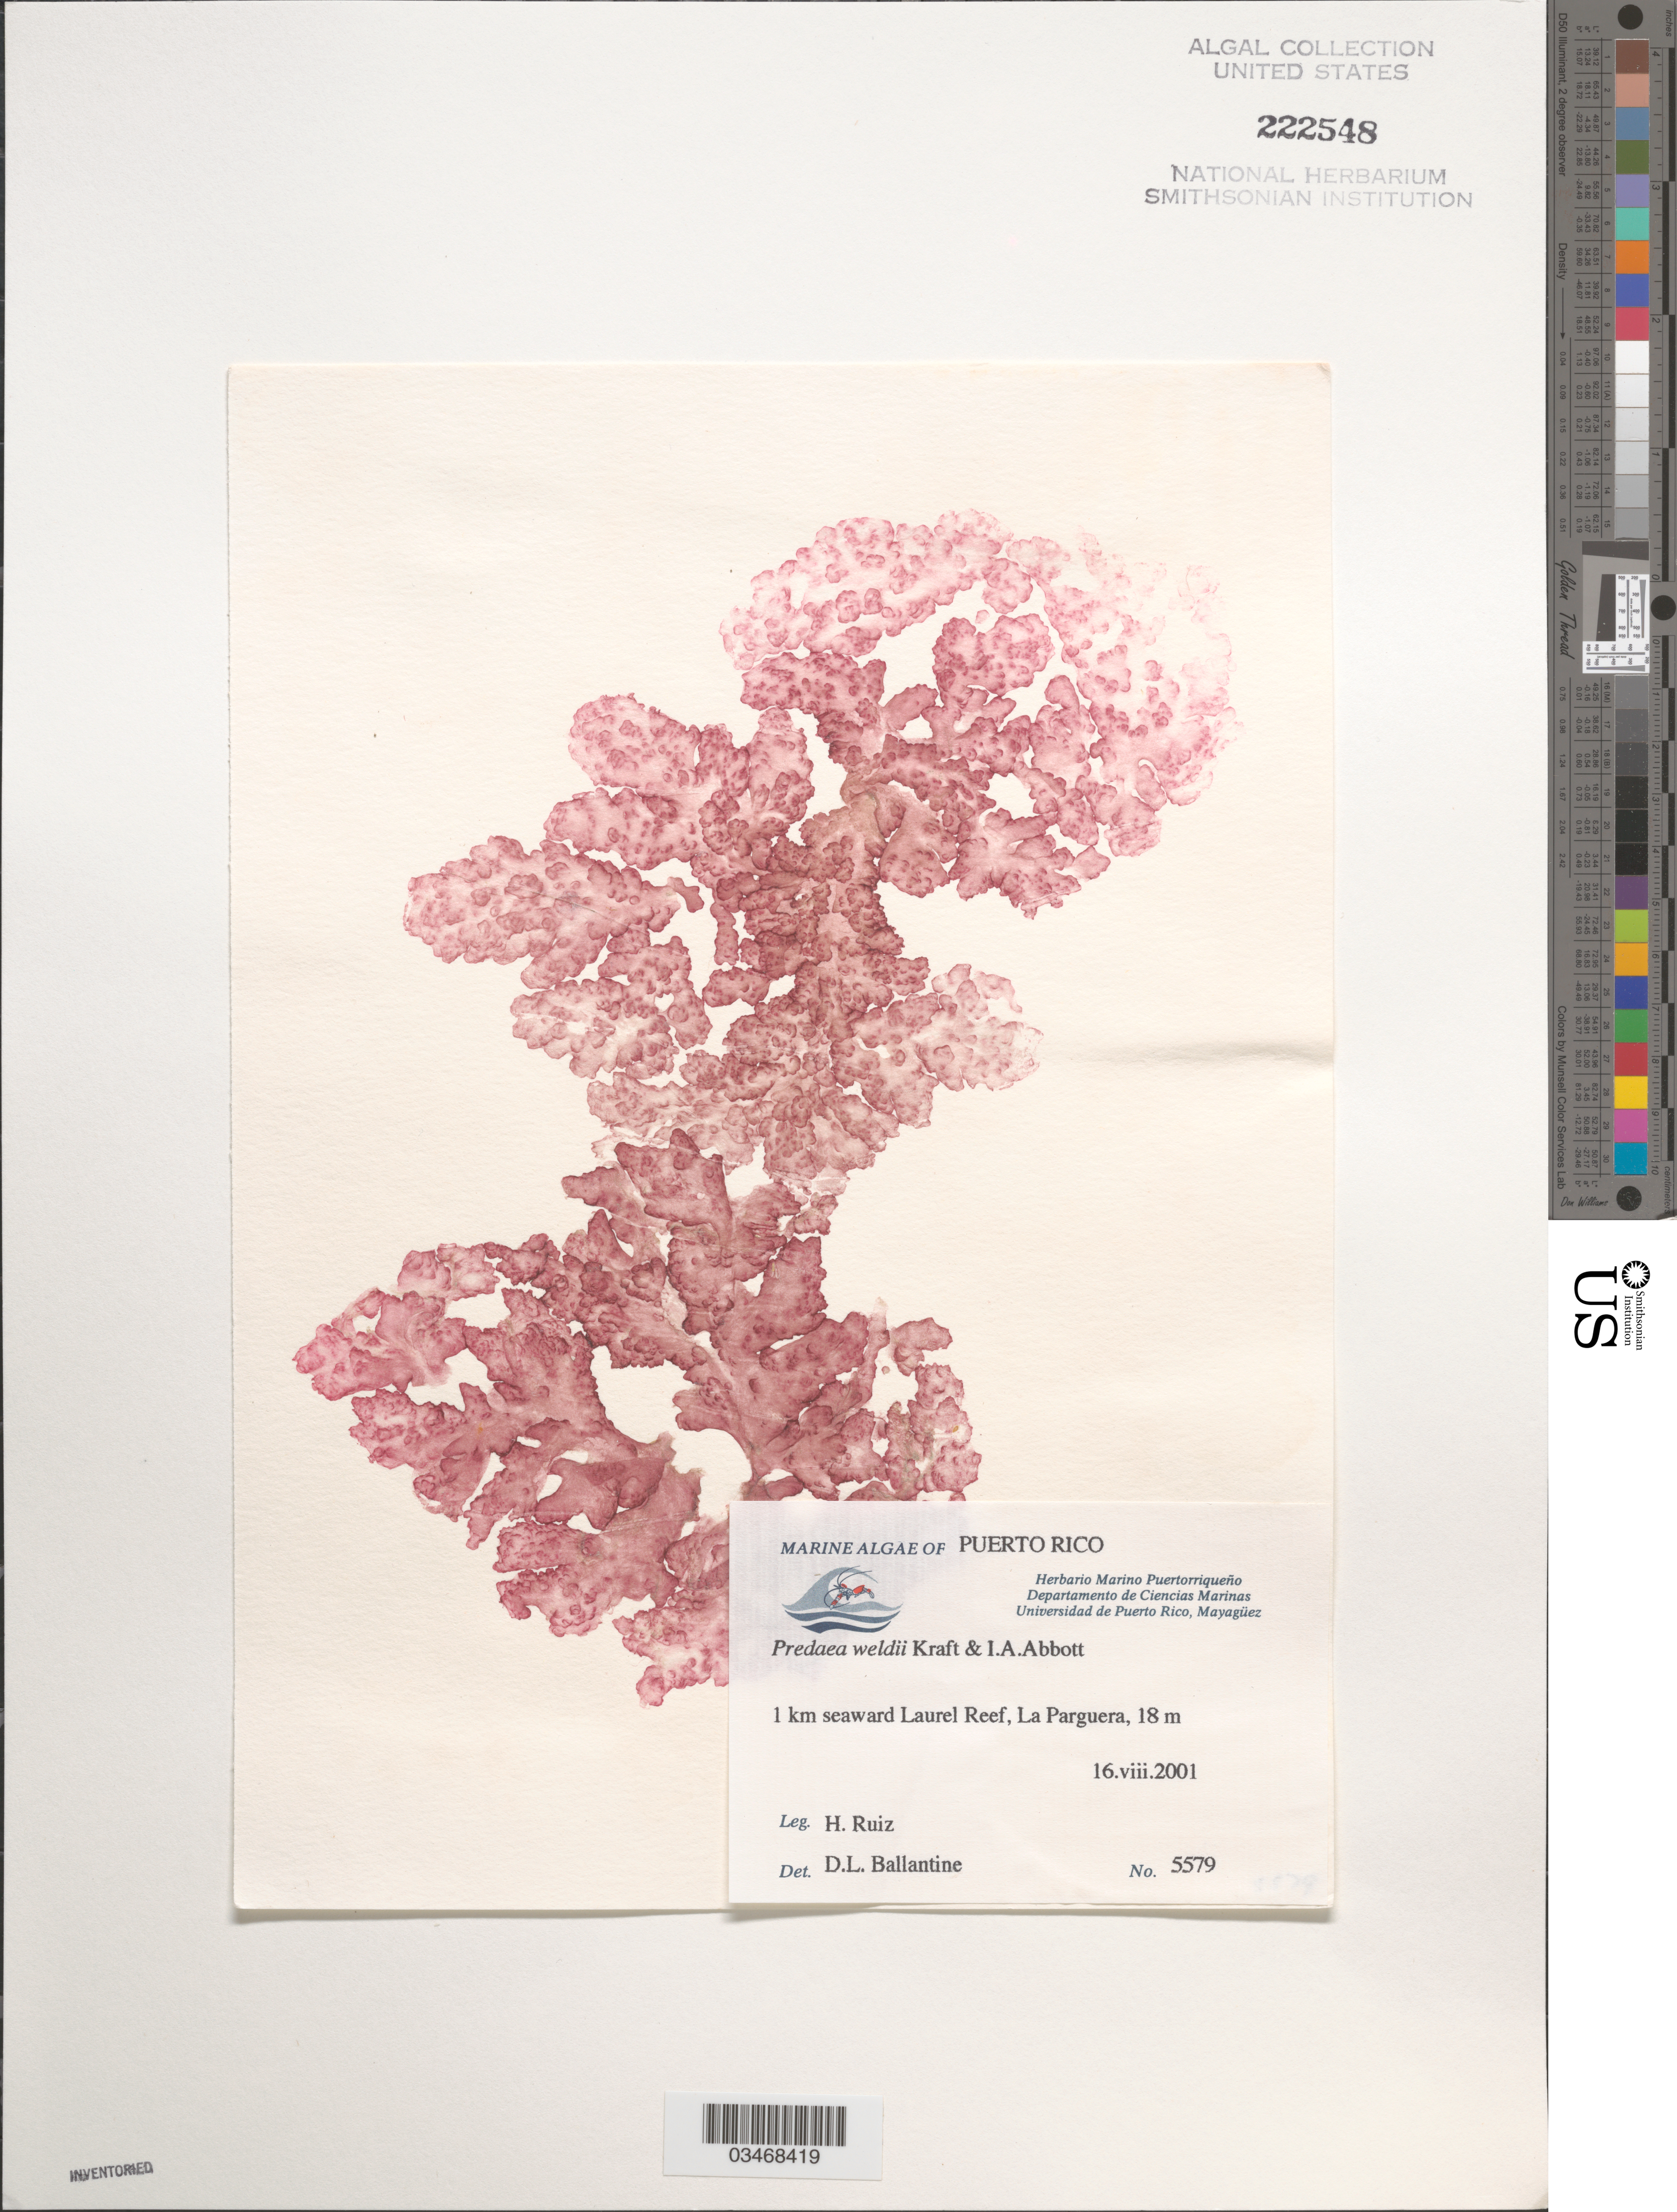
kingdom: Plantae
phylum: Rhodophyta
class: Florideophyceae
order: Nemastomatales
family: Nemastomataceae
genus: Predaea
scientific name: Predaea weldii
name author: G.T.Kraft & I.A. Abbott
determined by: Ballantine, D. L.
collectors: H. Ruiz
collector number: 5579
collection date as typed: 16 Aug 2001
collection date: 2001-08-16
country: Puerto Rico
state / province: Lajas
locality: La Parguera, 1 km seaward Laurel Reef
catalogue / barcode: US 222548